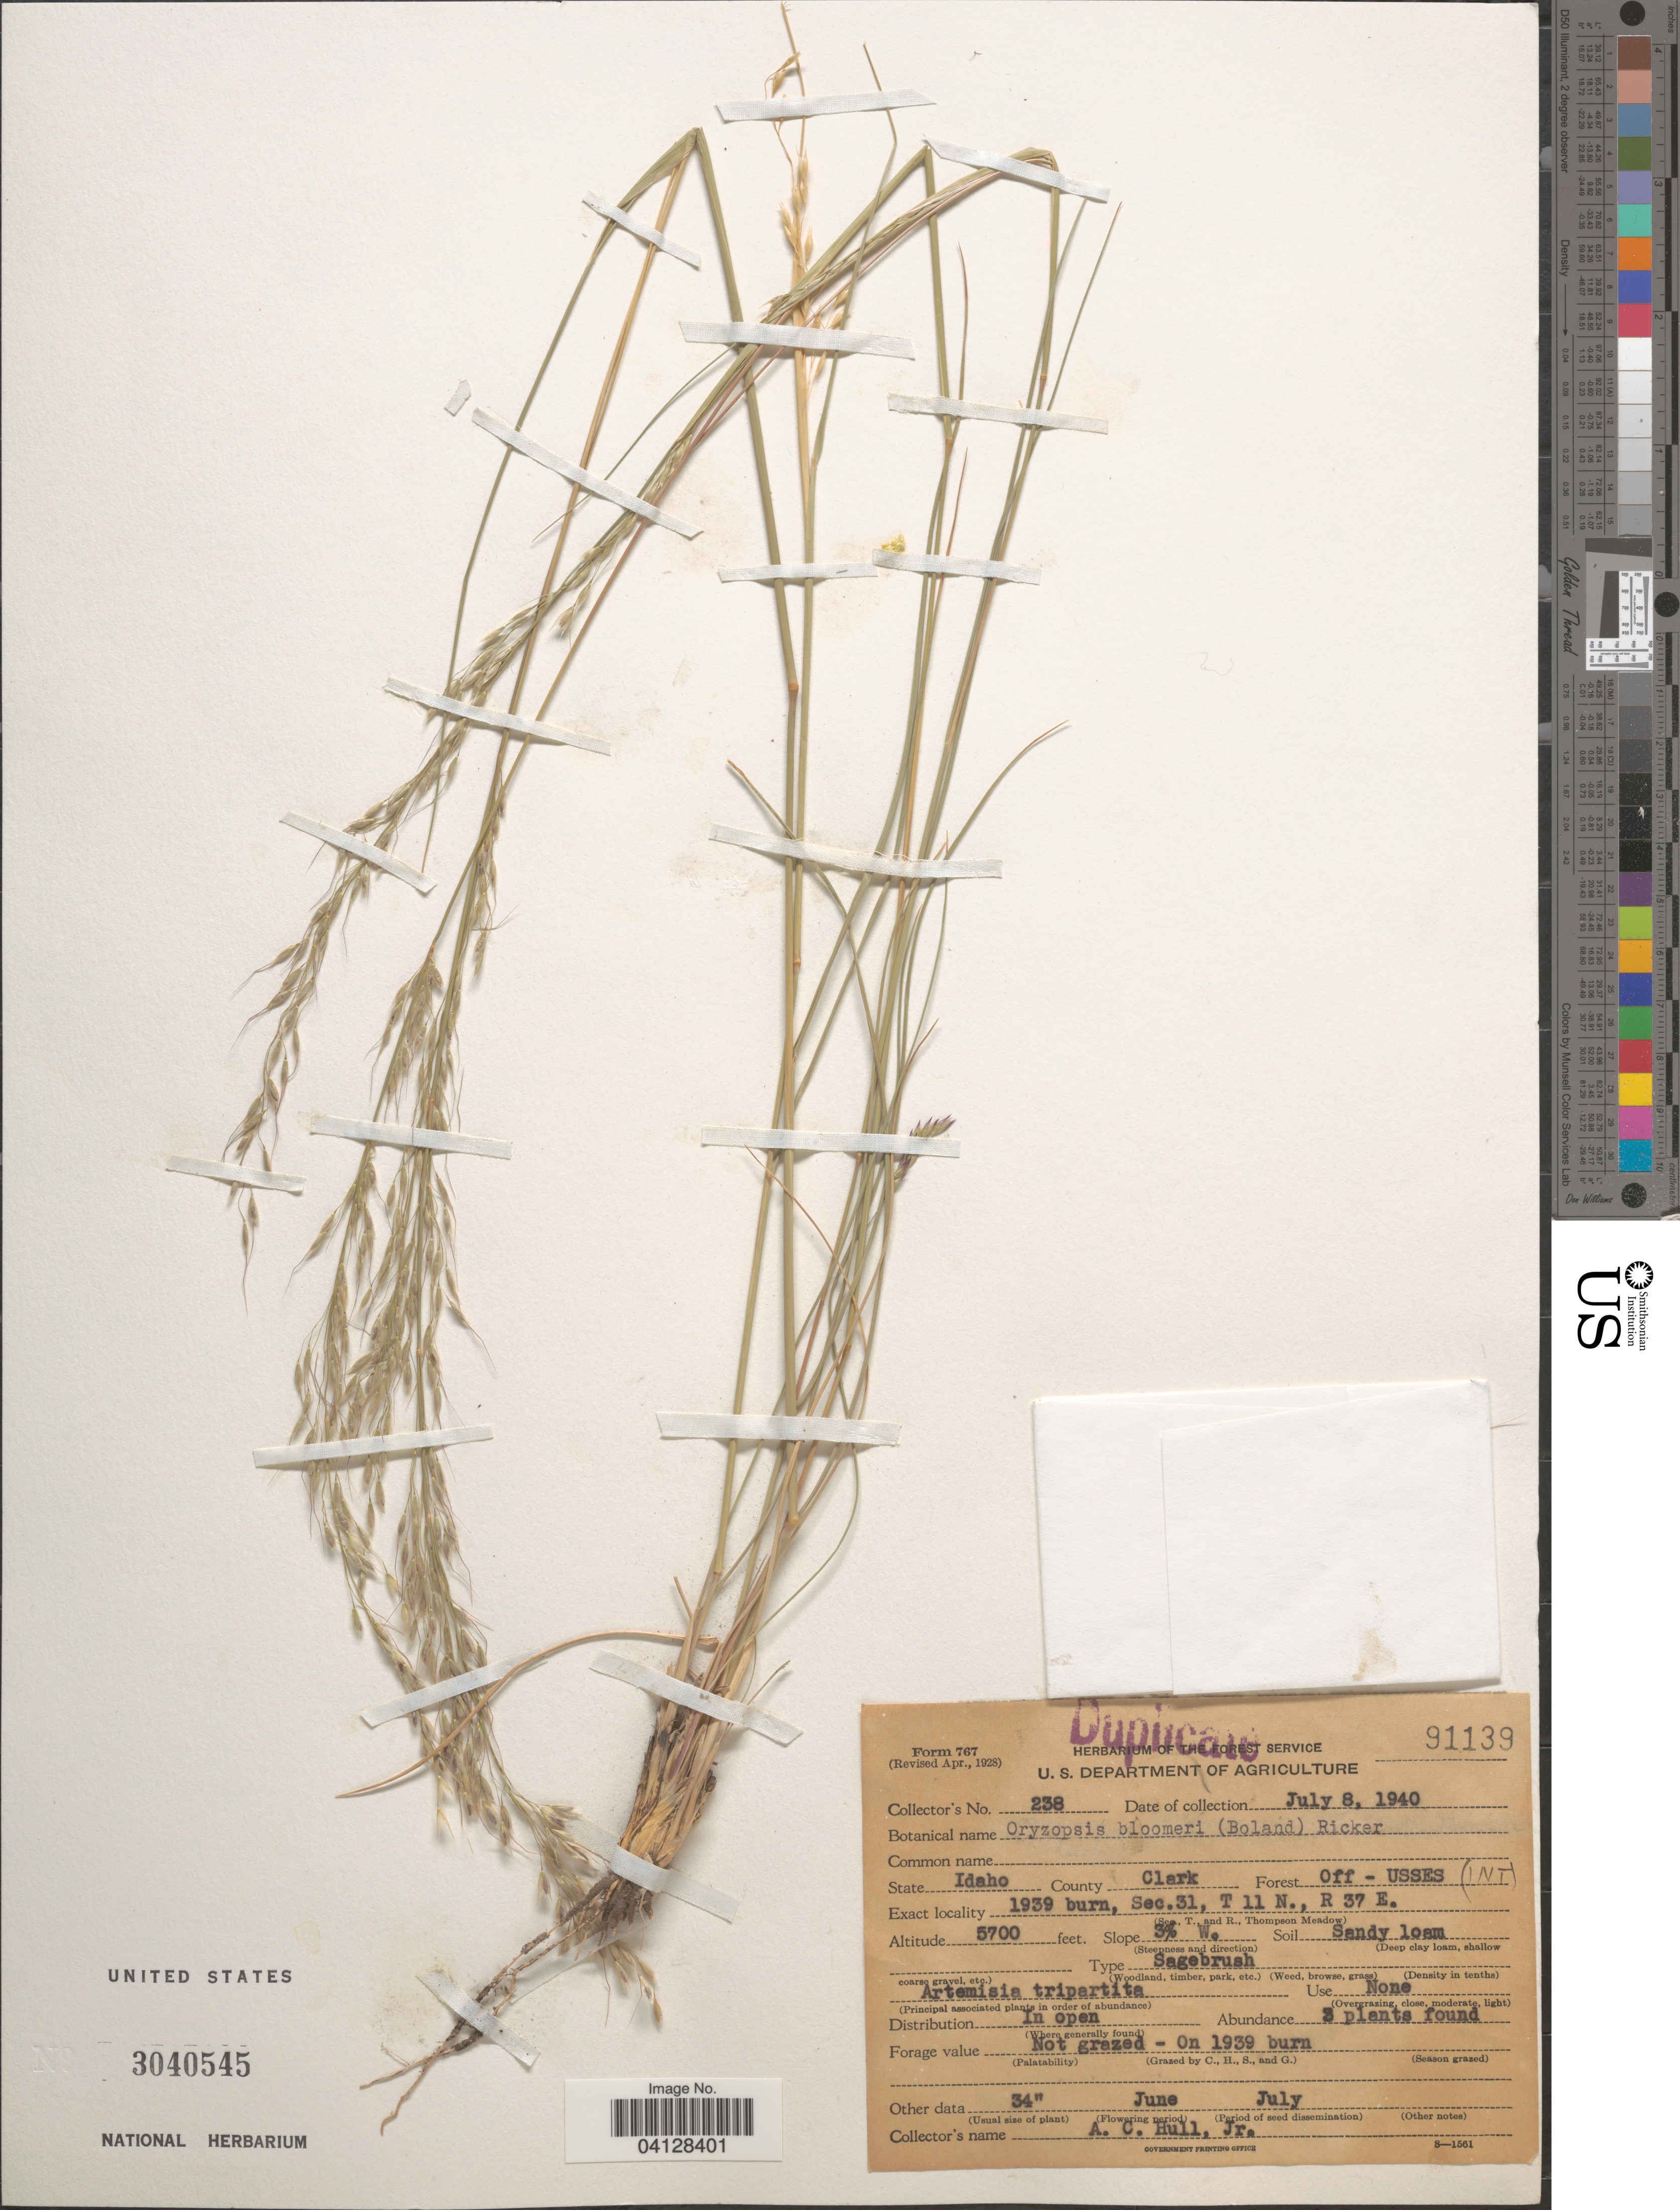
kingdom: Plantae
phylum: Tracheophyta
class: Liliopsida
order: Poales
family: Poaceae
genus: Oryzopsis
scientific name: Oryzopsis bloomeri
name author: (Bol.) Ricker ex Piper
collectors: A. Hull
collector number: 238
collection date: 1940-07-08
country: United States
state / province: Idaho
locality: County Clark. Forest Off-USSES (INT). 1939 burn, Sec. 31, T 11 N., R 37 E. Slope 3% W.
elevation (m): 1737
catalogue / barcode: US 3040545